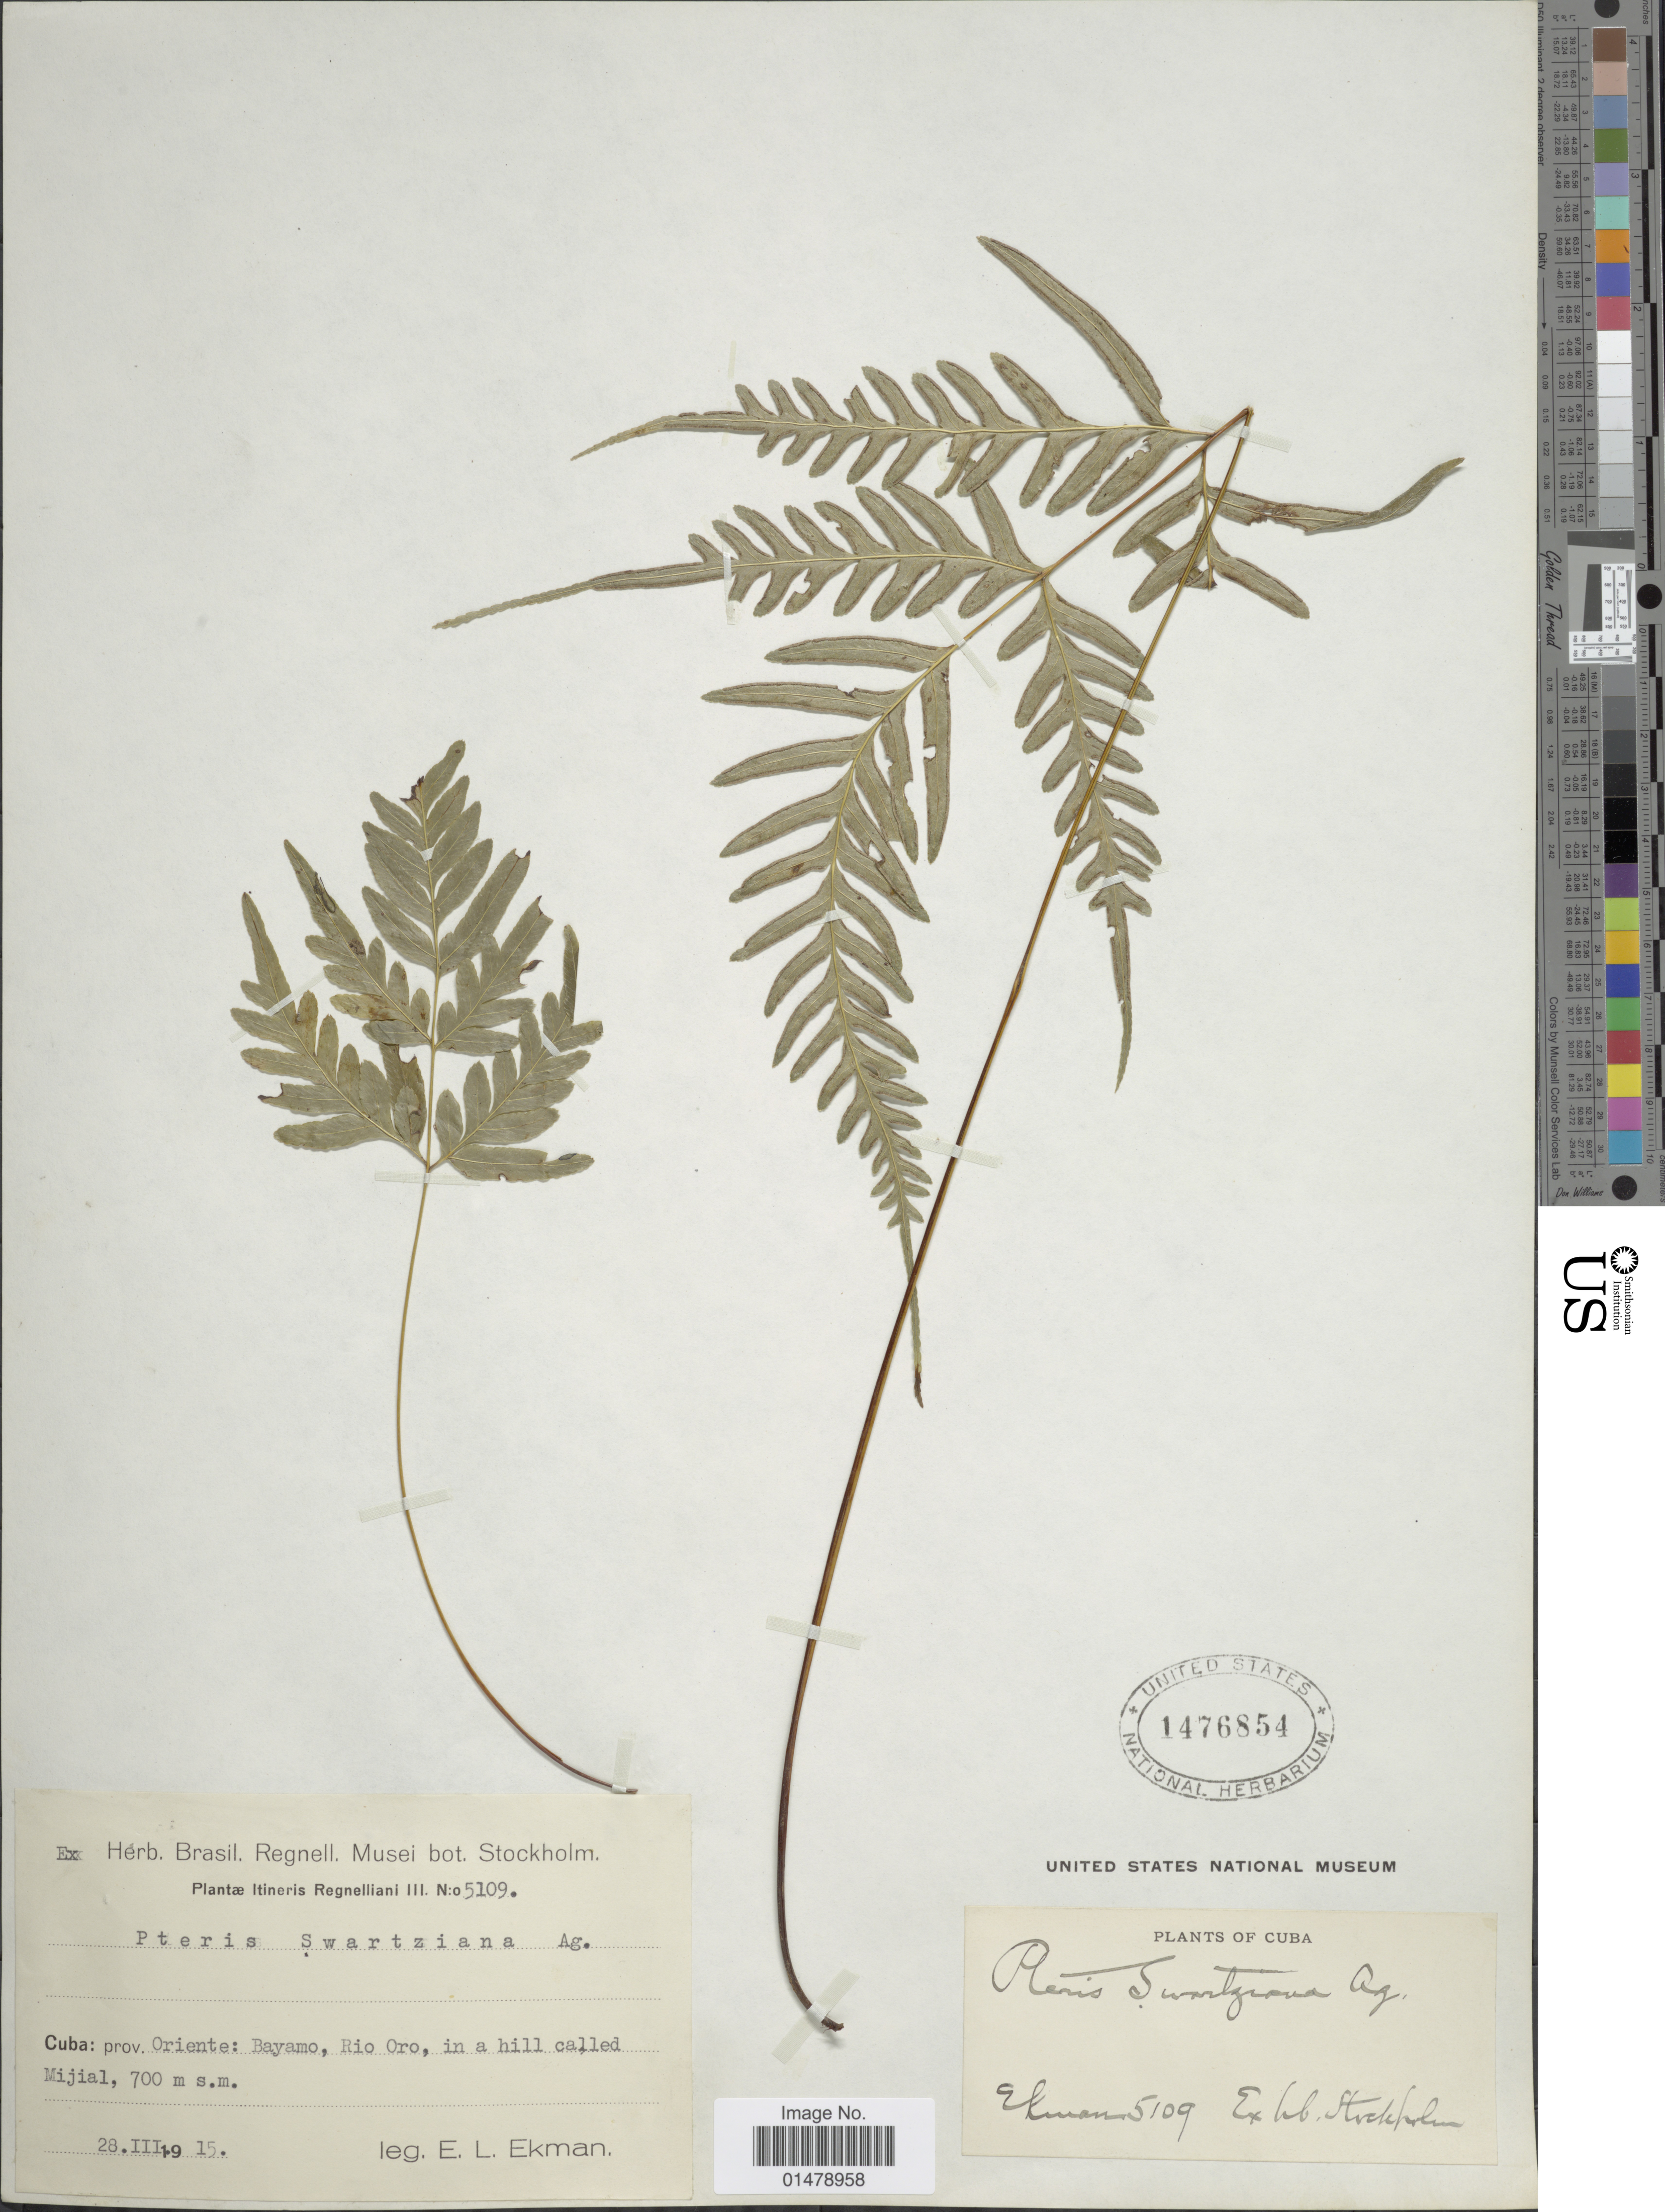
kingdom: Plantae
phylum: Tracheophyta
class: Polypodiopsida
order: Polypodiales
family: Pteridaceae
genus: Pteris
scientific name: Pteris swartziana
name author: J. Agardh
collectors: E. L. Ekman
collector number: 5109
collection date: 1915-03-28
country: Cuba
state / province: Oriente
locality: Prov. Oriente: Bayamo, Rio Oro, in a hill called Mijial.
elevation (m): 700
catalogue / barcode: US 1476854